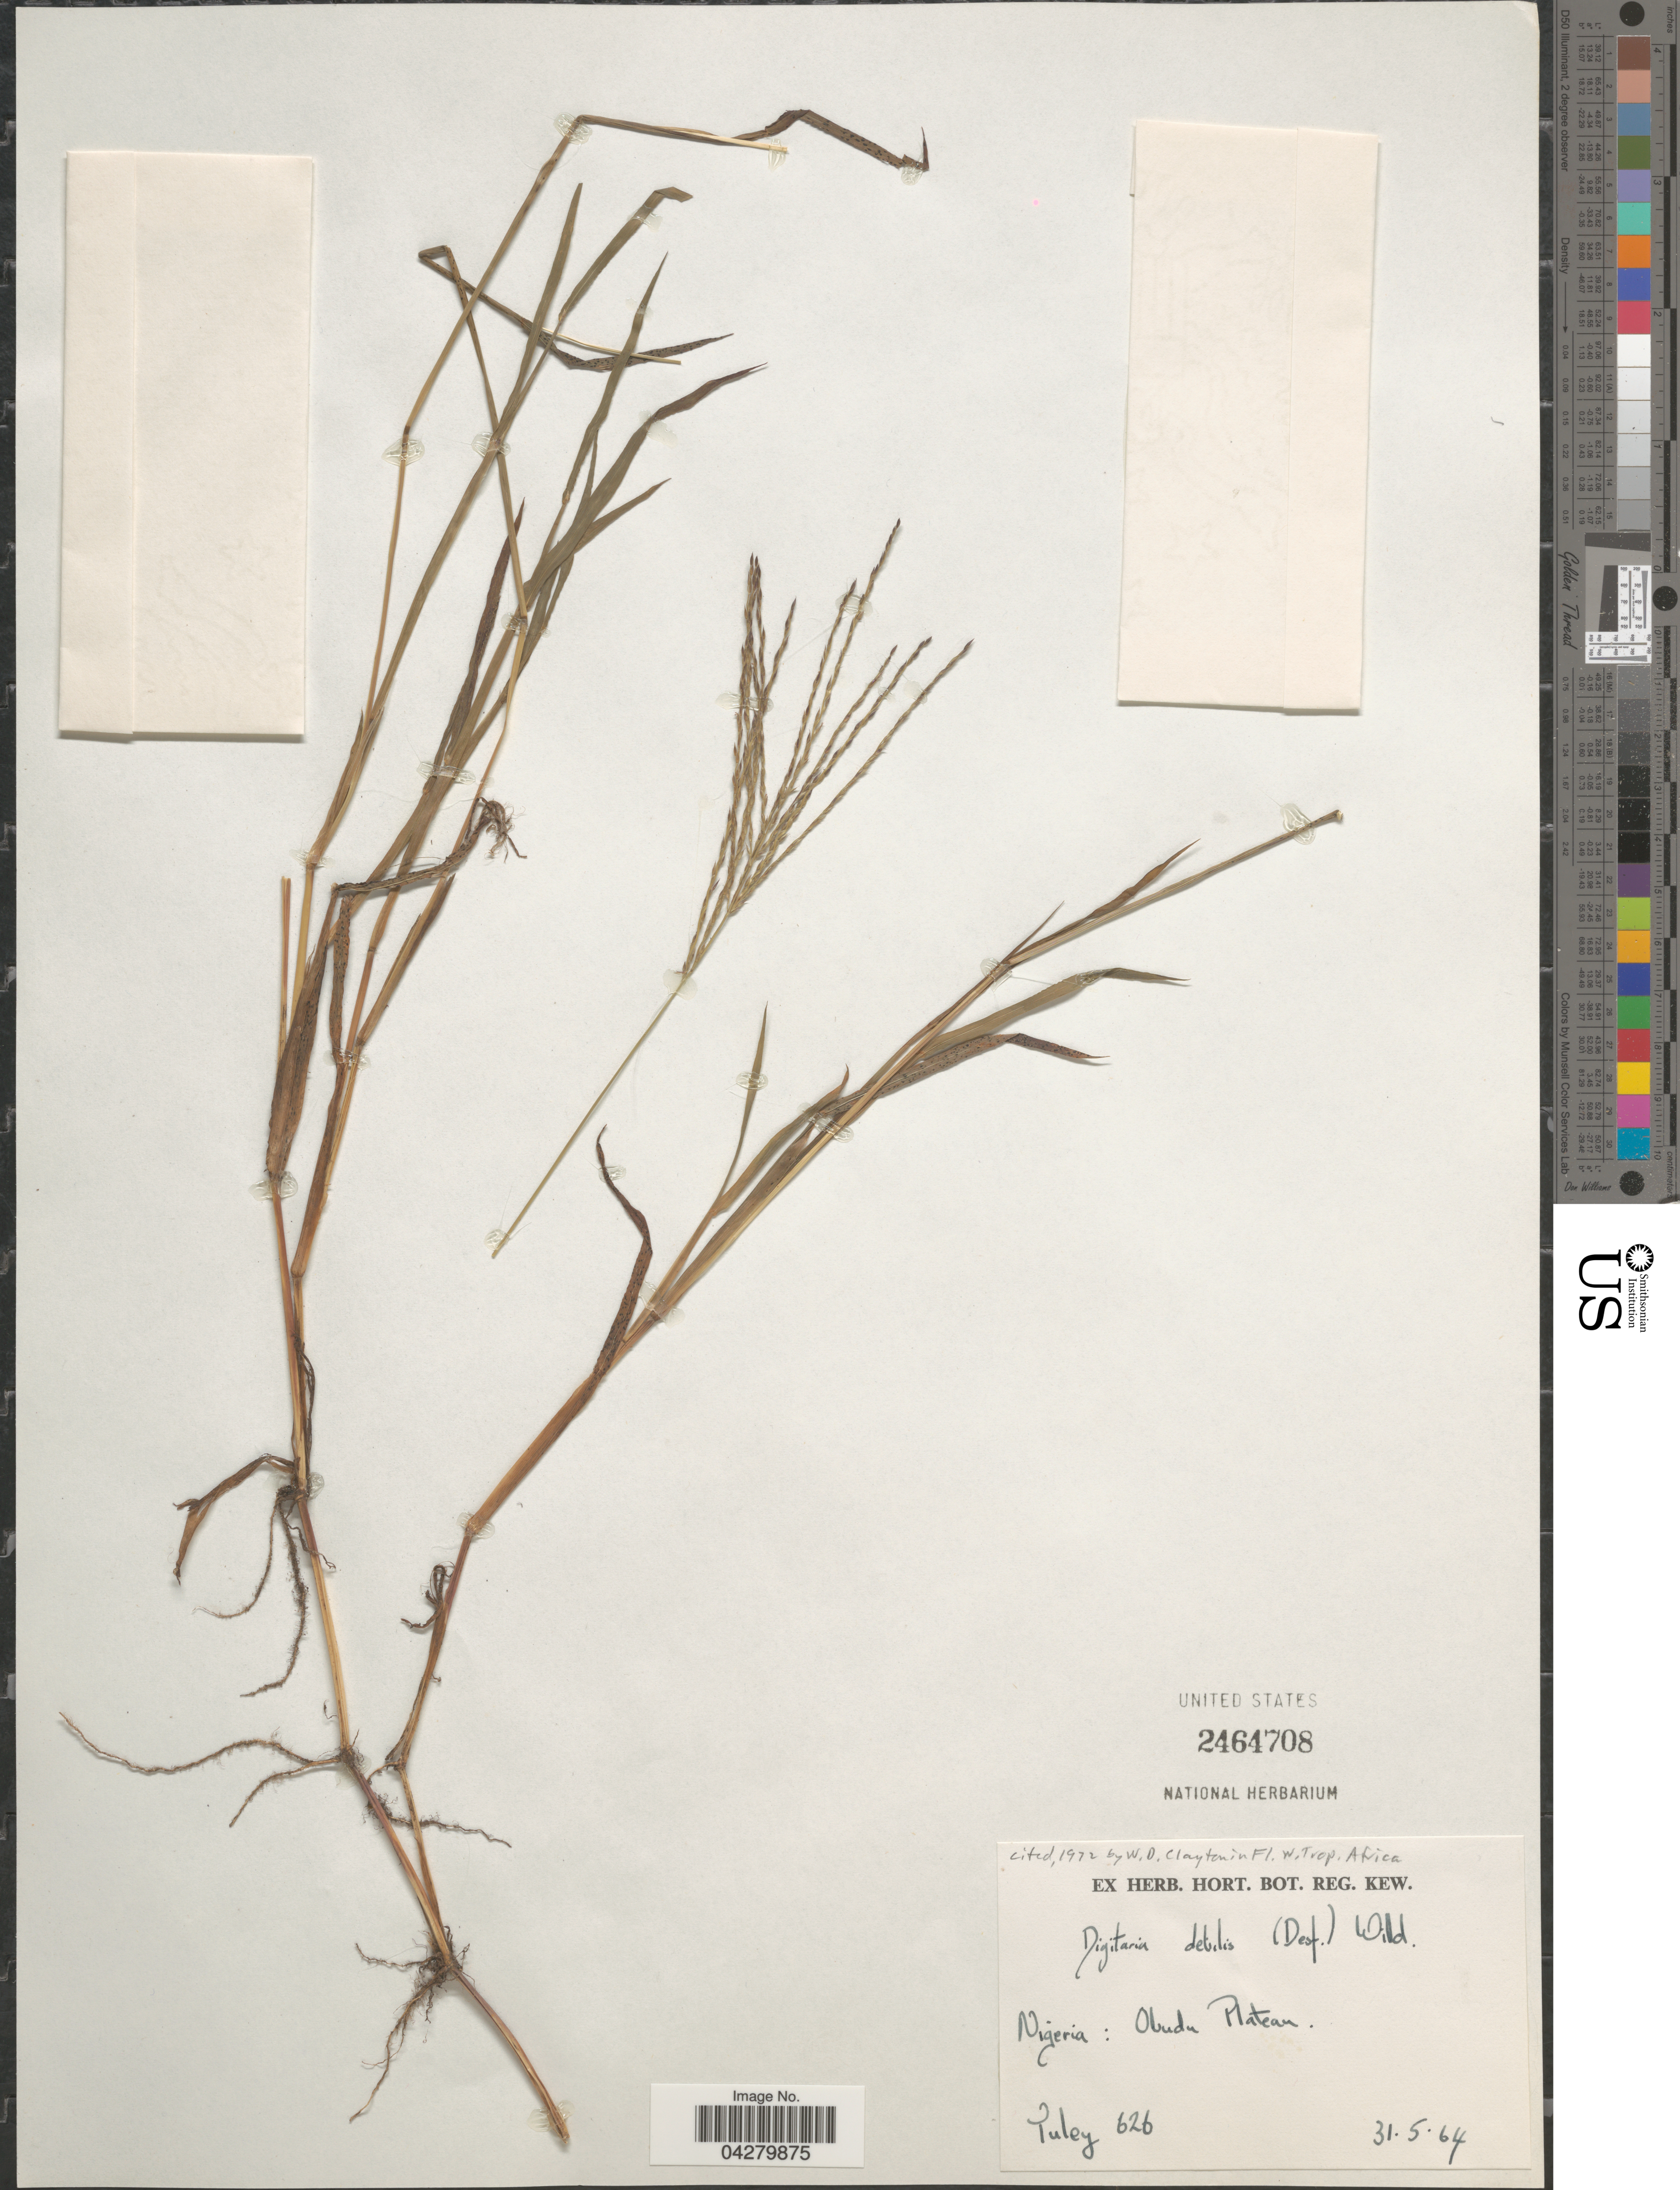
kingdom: Plantae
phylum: Tracheophyta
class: Liliopsida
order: Poales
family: Poaceae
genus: Digitaria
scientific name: Digitaria debilis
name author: (Desf.) Willd.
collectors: -. Tuley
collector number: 626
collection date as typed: Transcribed d/m/y: 31/5/64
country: Nigeria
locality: Obudu Plateau.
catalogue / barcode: US 2464708